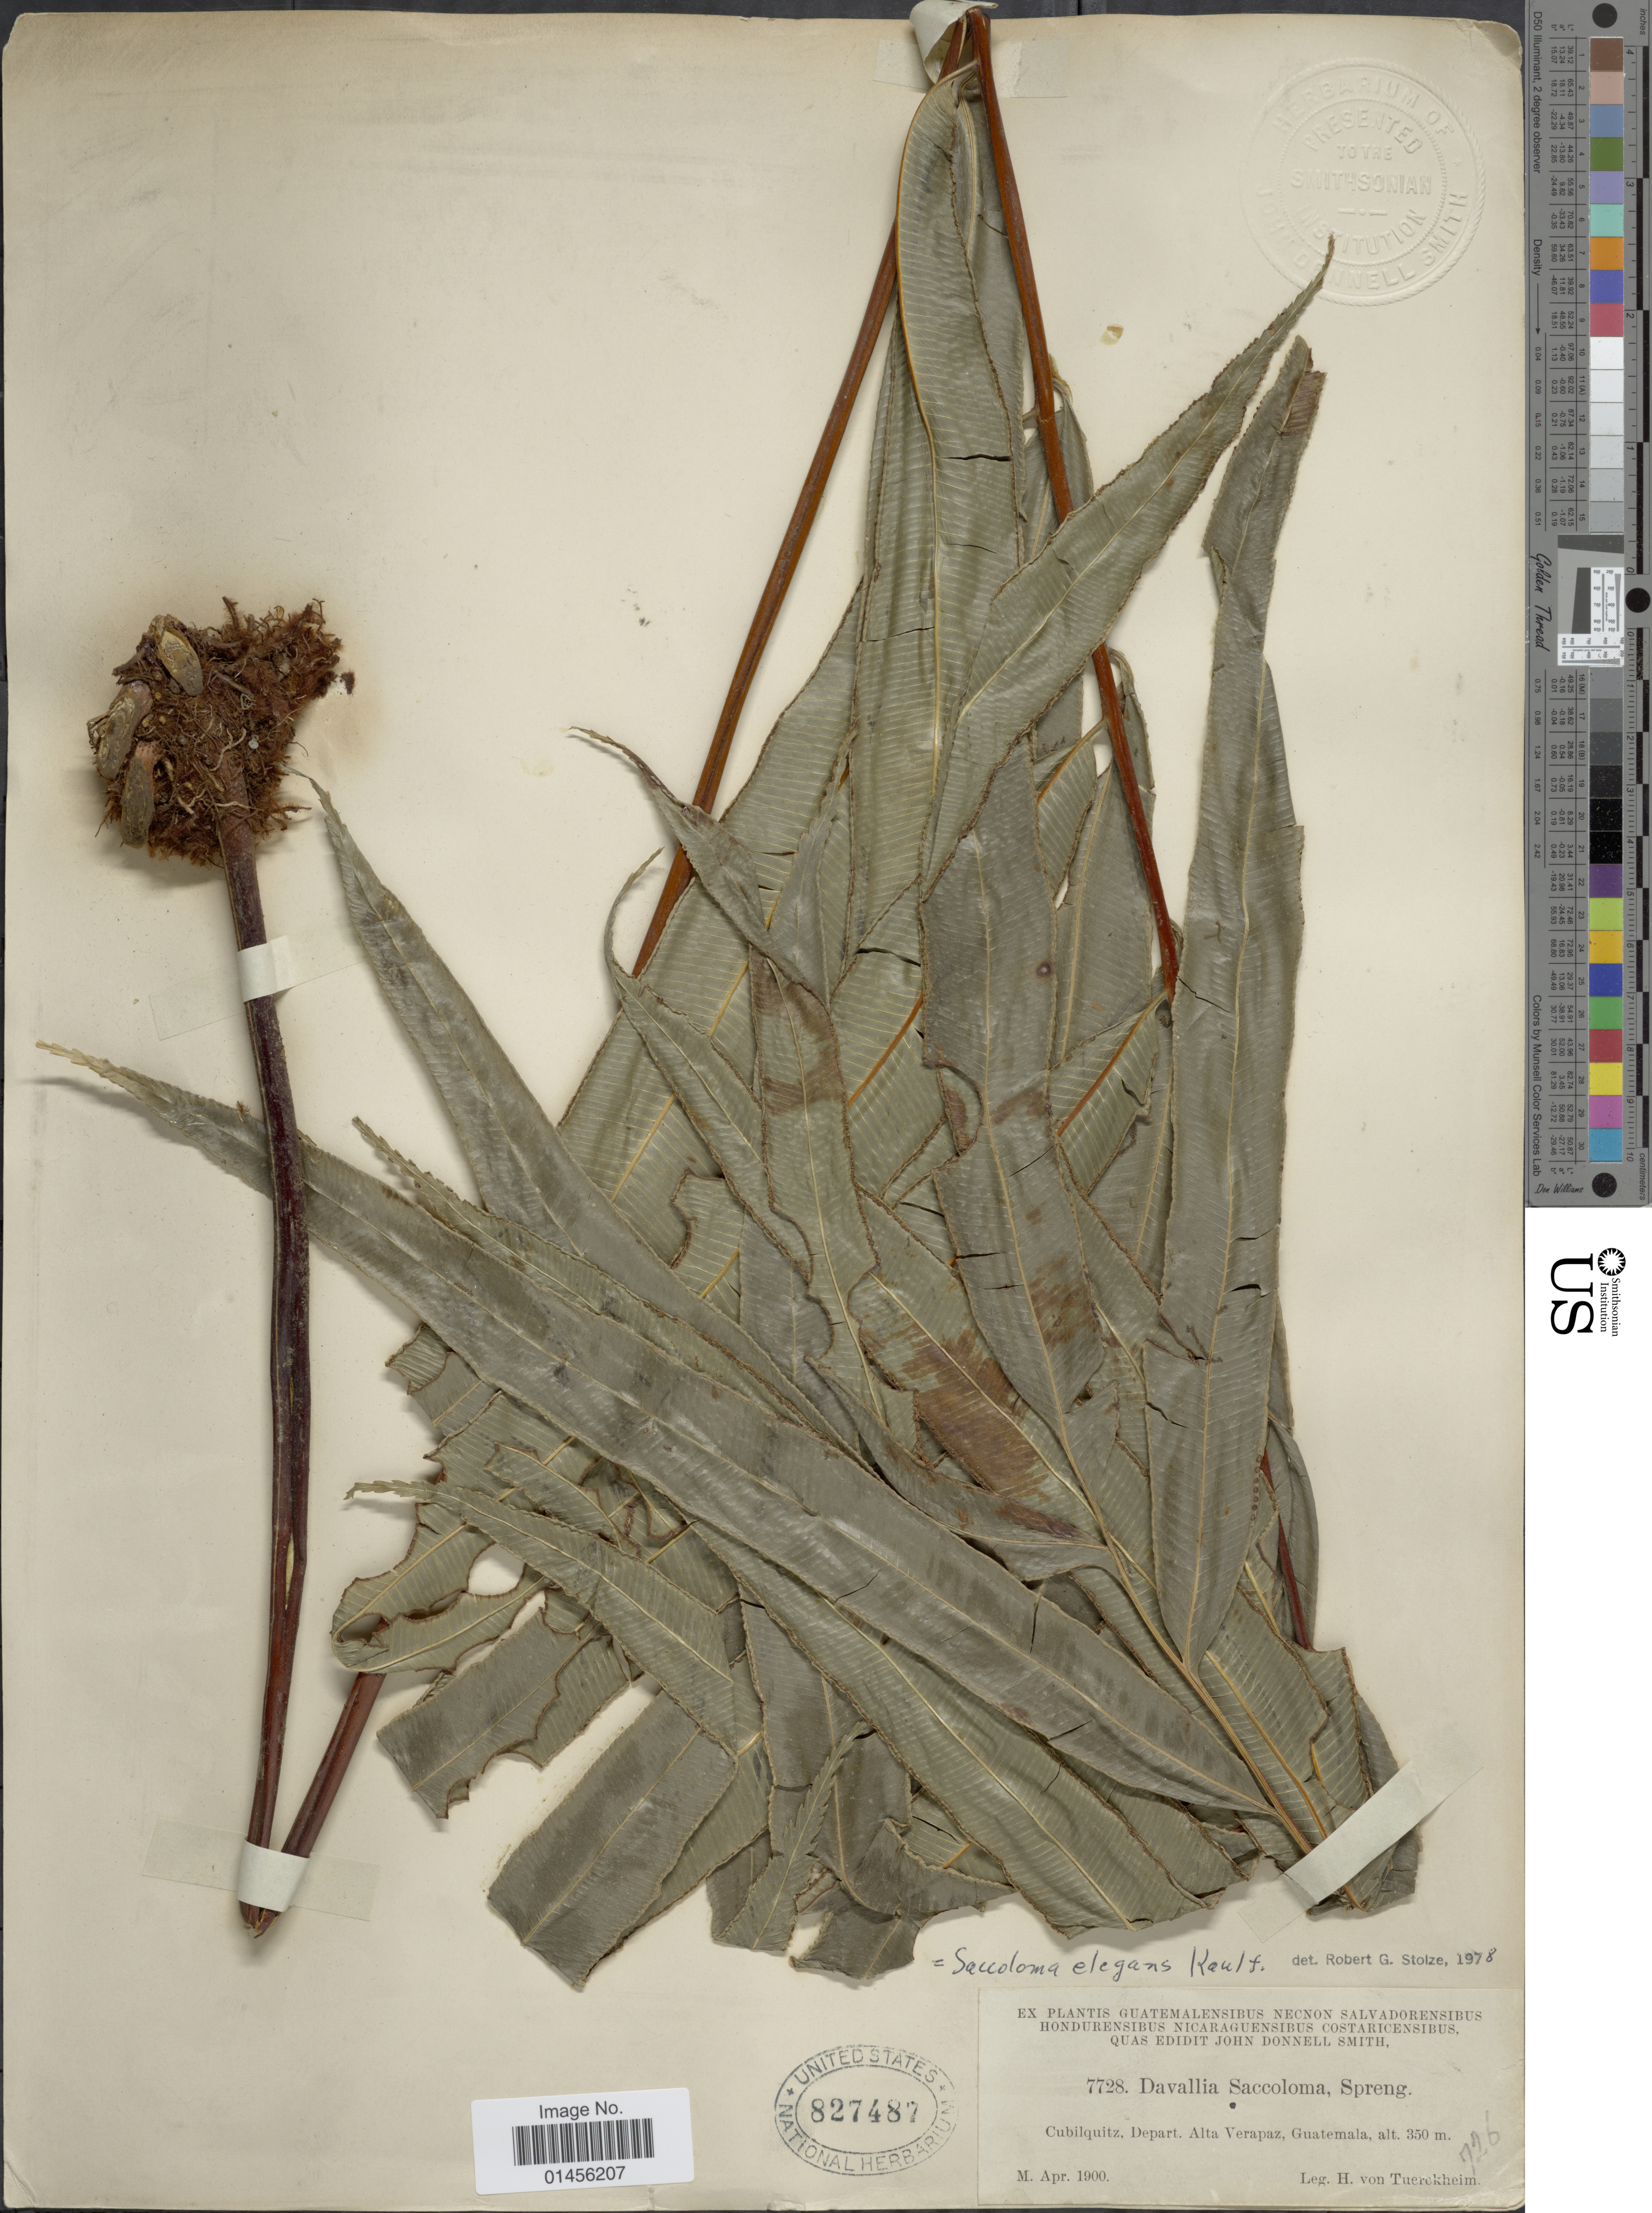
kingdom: Plantae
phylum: Tracheophyta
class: Polypodiopsida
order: Polypodiales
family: Saccolomataceae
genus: Saccoloma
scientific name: Saccoloma elegans subsp. chartaceum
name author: Cremers & K.U. Kramer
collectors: H. von Türckheim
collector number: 7728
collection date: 1900-04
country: Guatemala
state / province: Alta Verapaz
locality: Cubilquitz, Depart. Alta Verapaz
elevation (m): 350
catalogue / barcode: US 827487